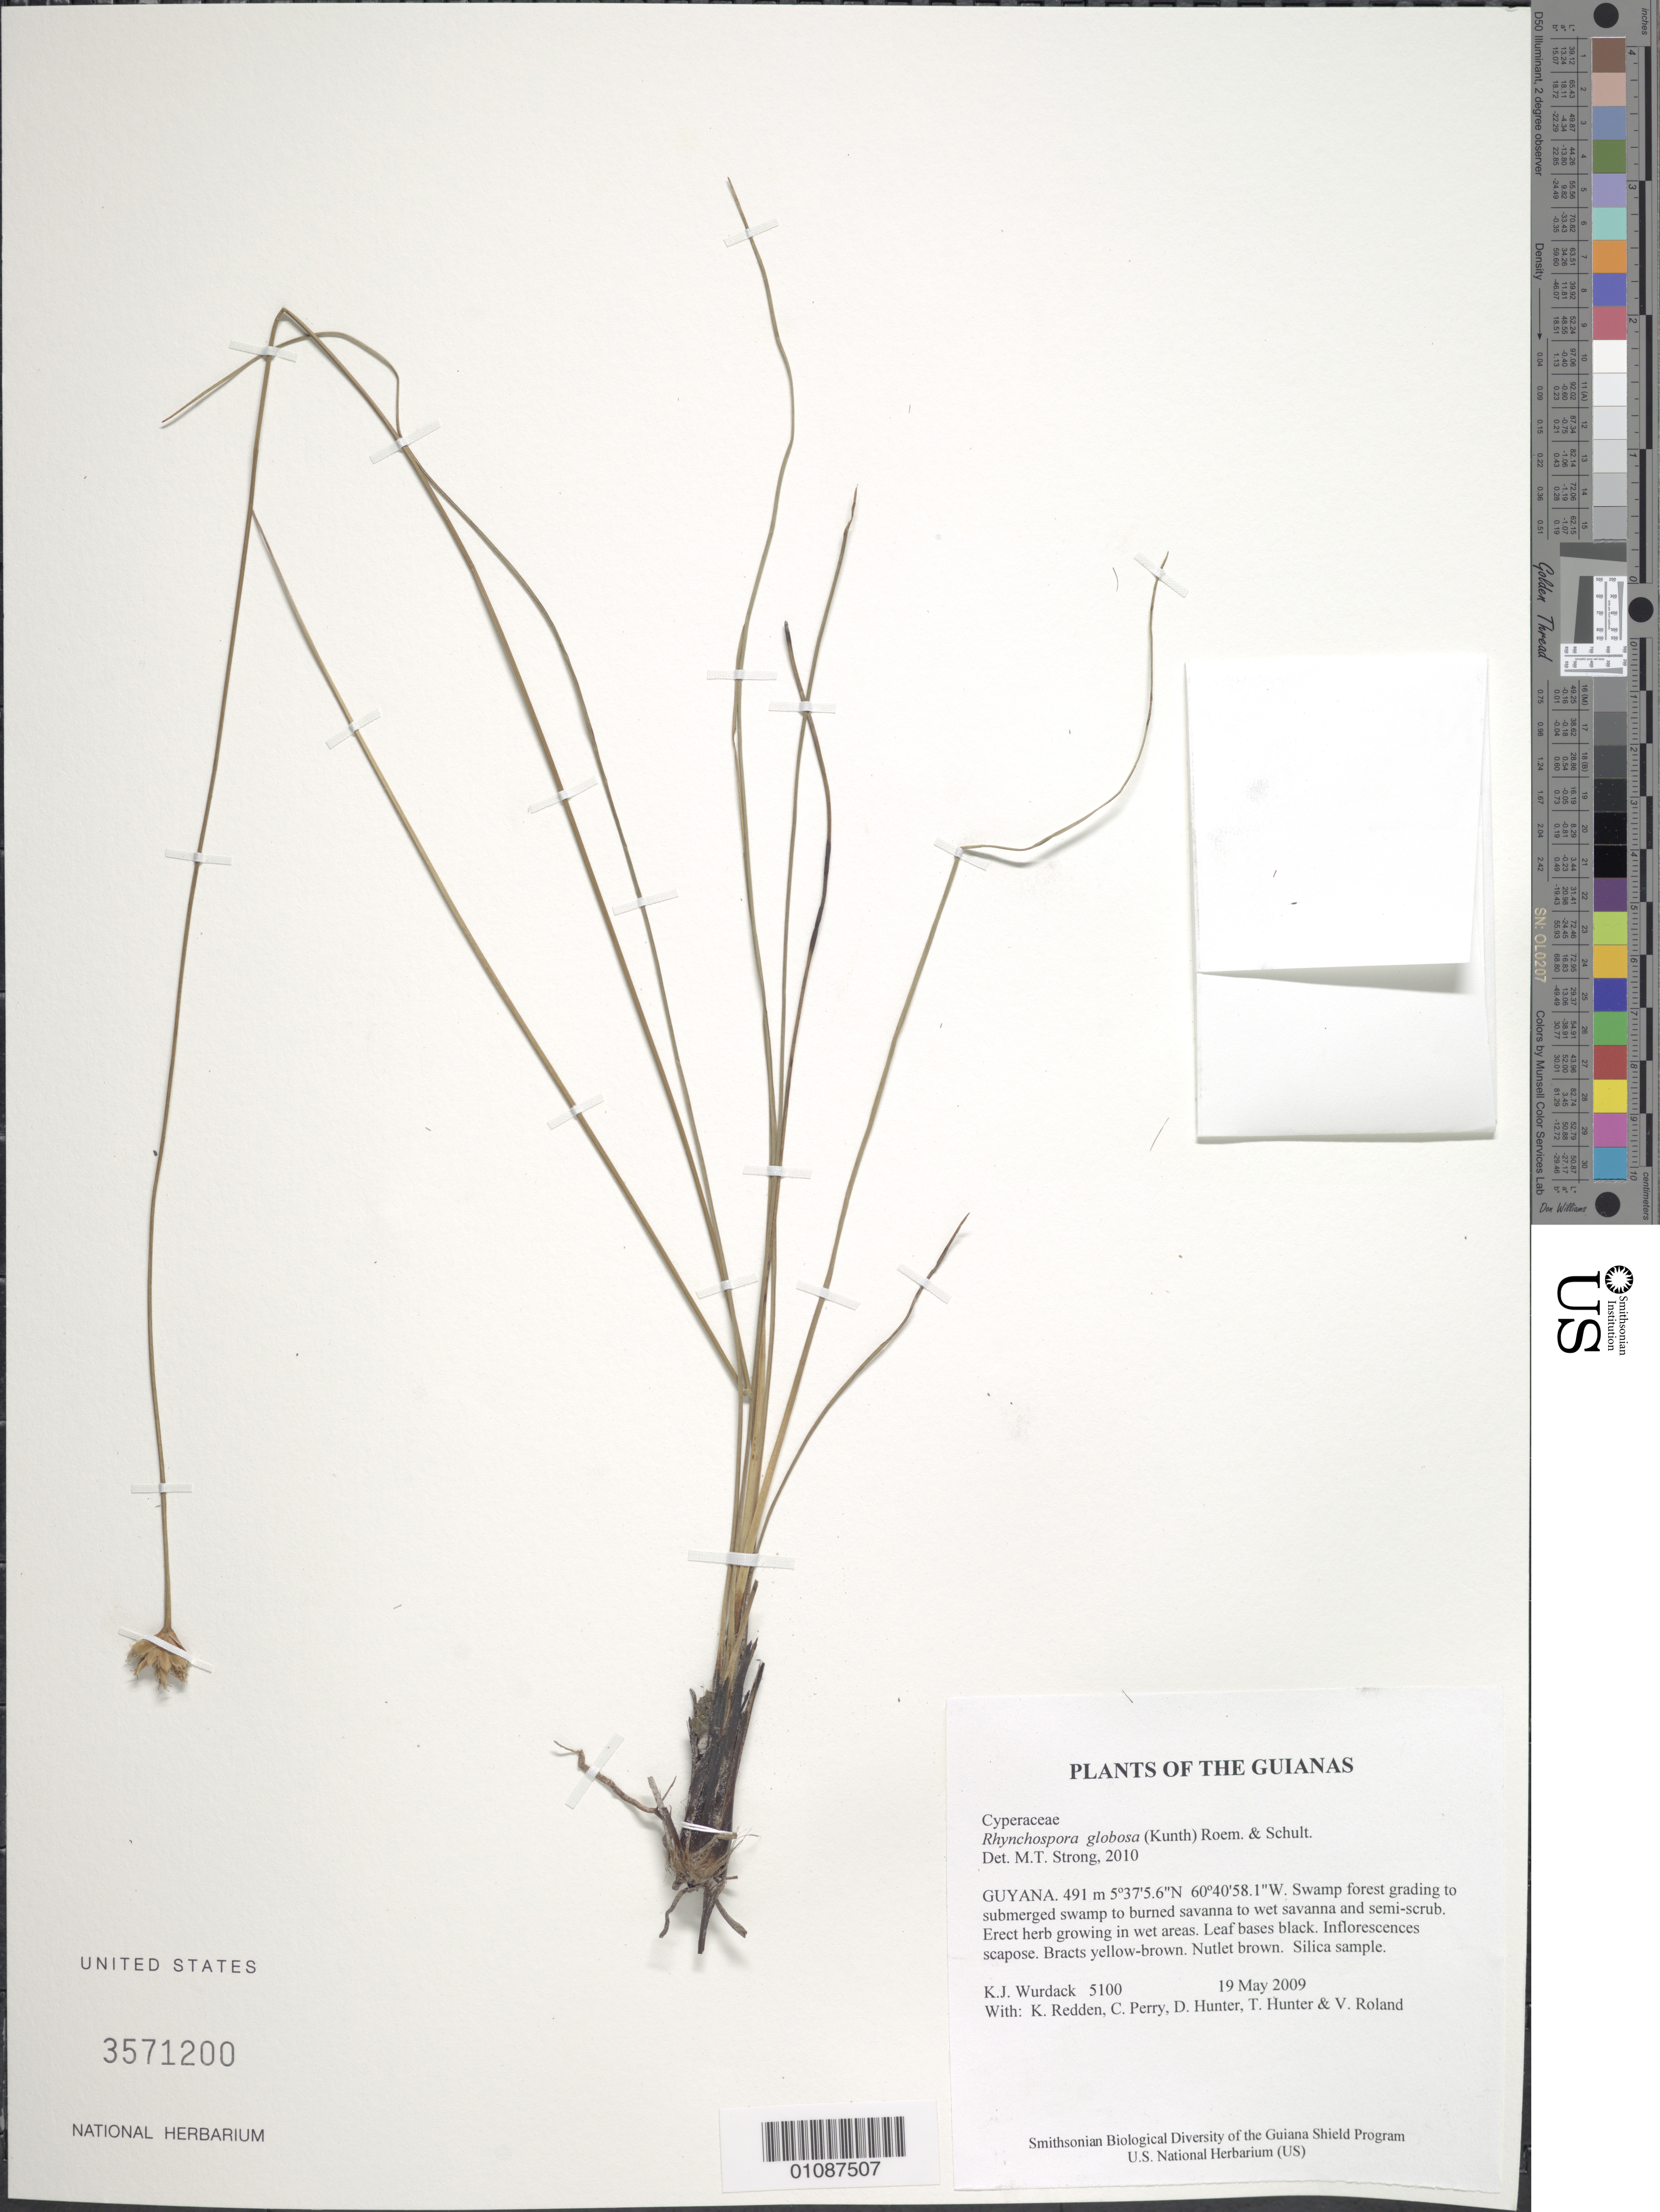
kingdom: Plantae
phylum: Tracheophyta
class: Liliopsida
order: Poales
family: Cyperaceae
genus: Rhynchospora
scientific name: Rhynchospora globosa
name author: (Kunth) Roem. & Schult.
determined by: Strong, M. T., (US), Smithsonian Institution - National Museum of Natural History (UNITED STATES)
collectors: K. Wurdack, K. M. Redden, C. Perry, D. Hunter, T. Hunter & V. Roland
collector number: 5100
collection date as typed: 19 May 2009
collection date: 2009-05-19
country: Guyana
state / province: Cuyuni-Mazaruni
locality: Kato River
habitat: Swamp forest grading to submerged swamp to burned savanna to wet savanna and semi-scrub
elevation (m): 491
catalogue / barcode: US 3571200